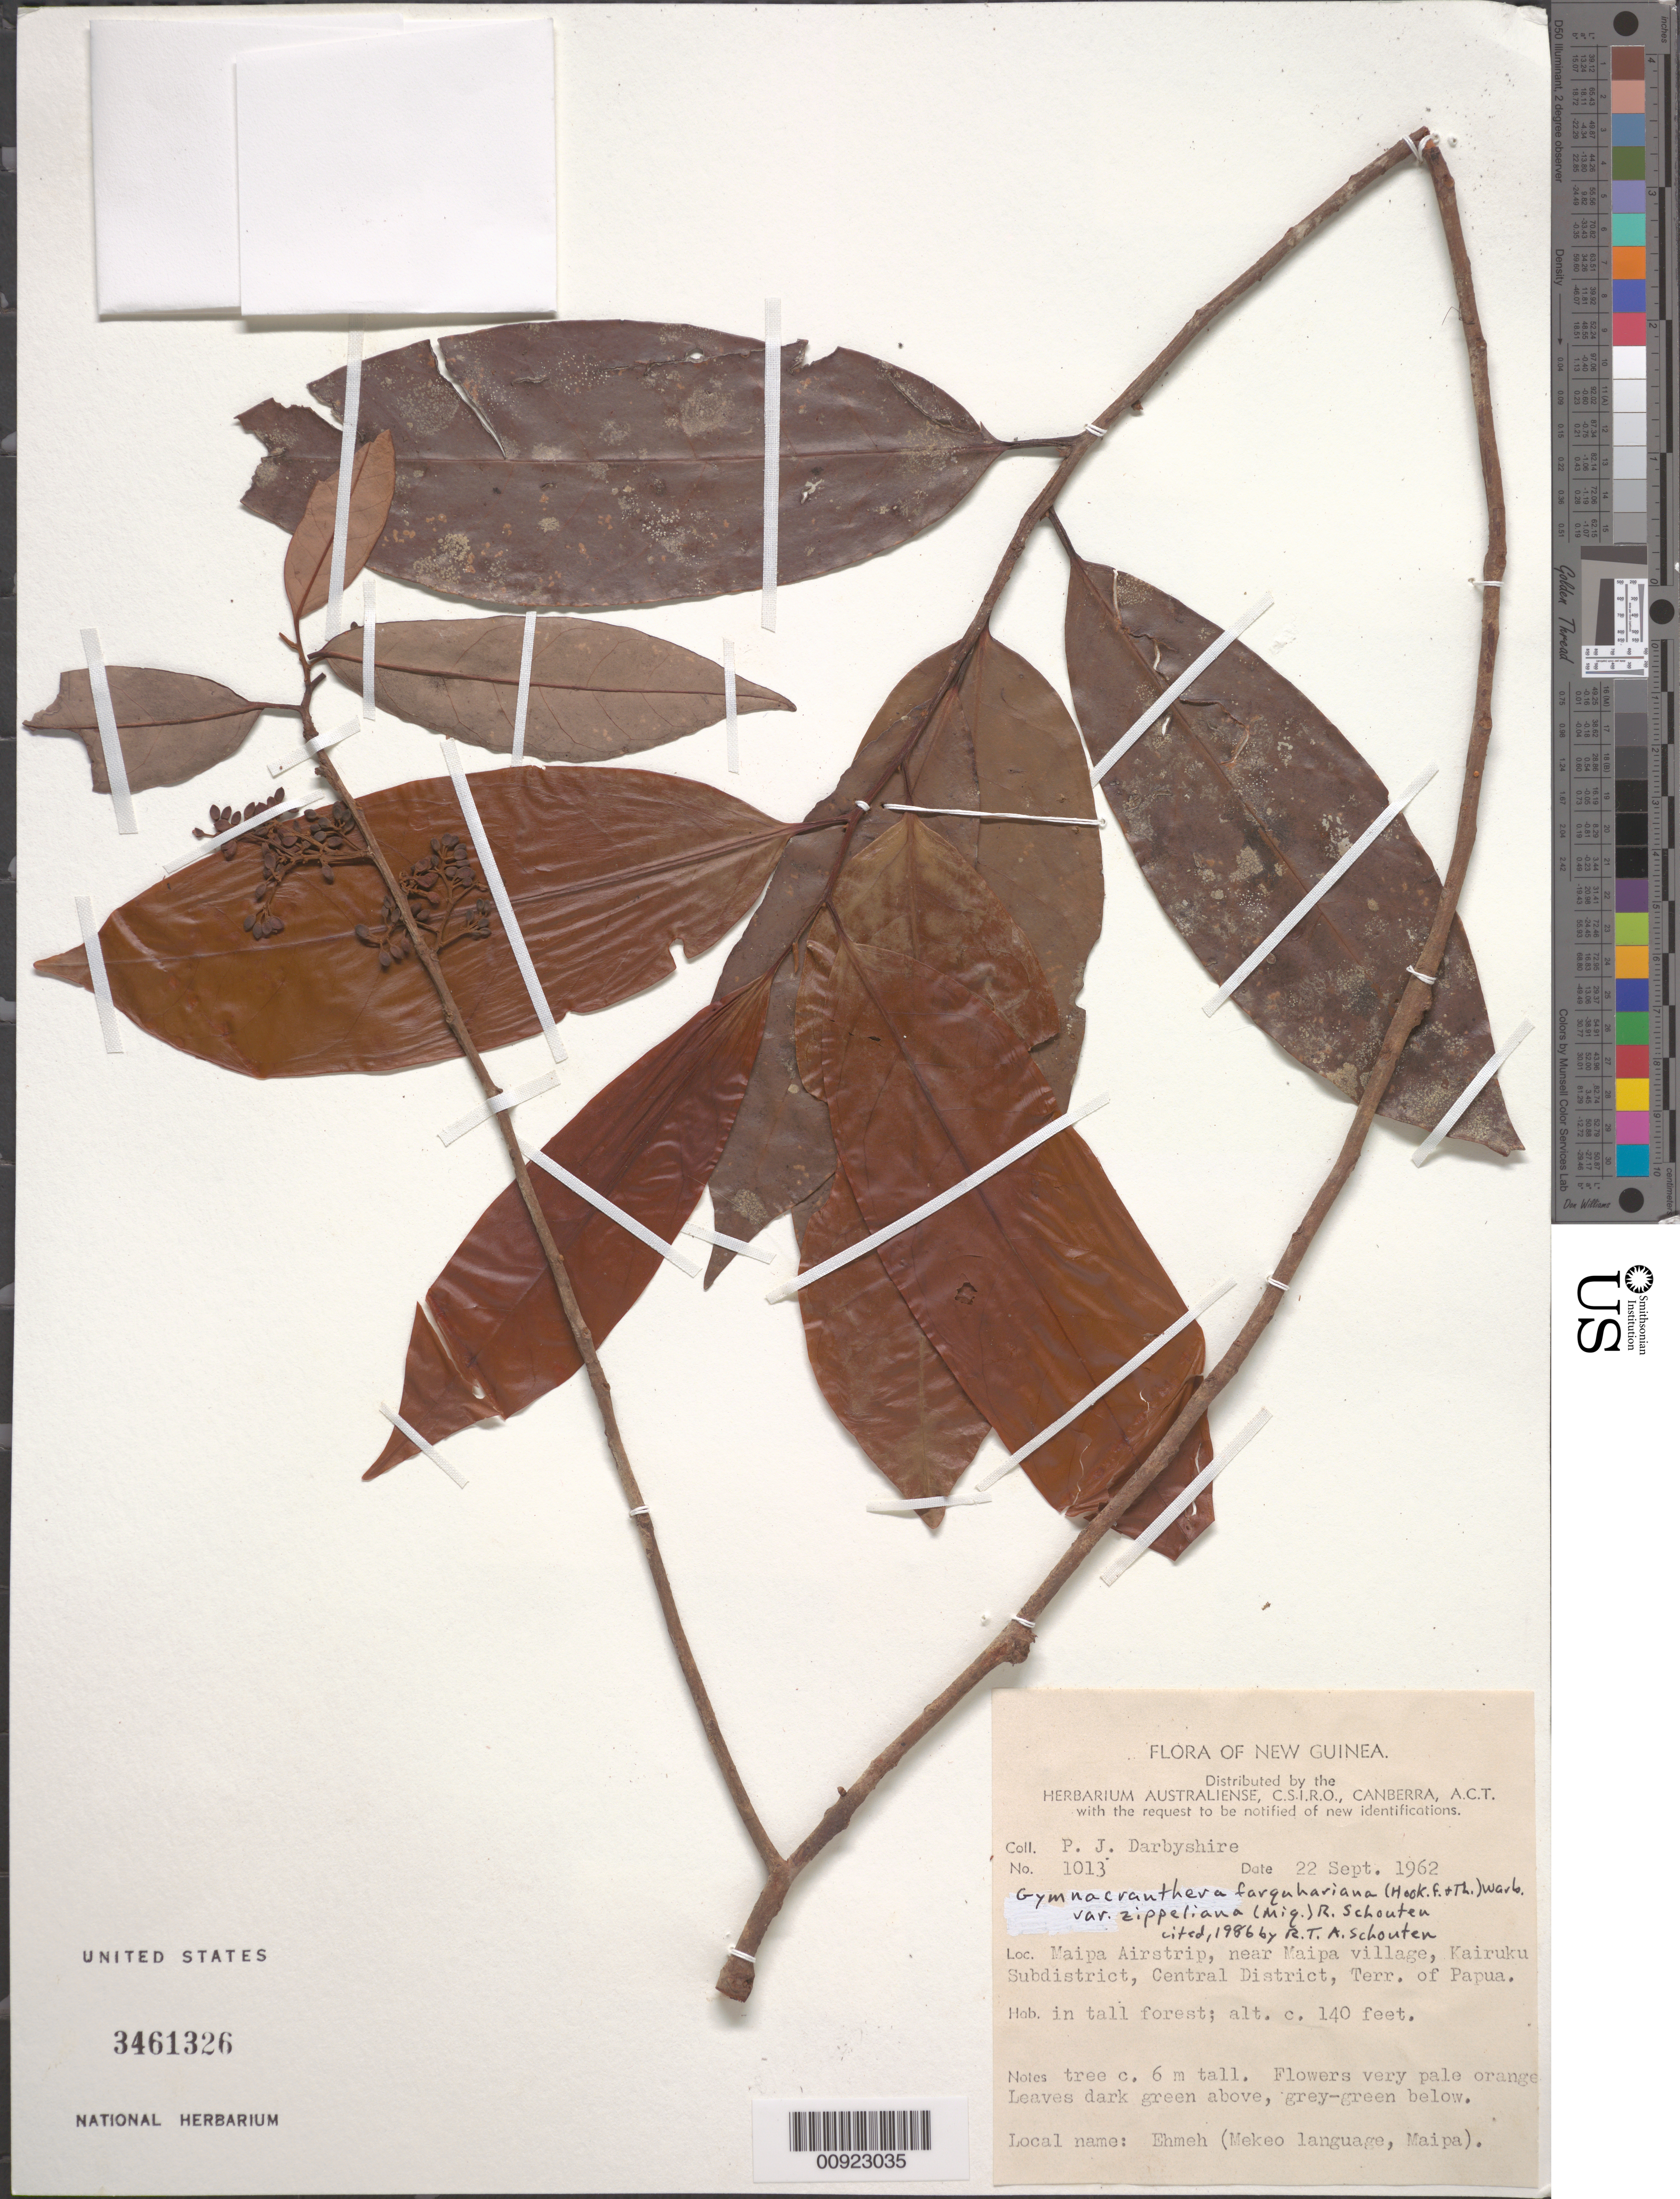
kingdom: Plantae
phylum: Tracheophyta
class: Magnoliopsida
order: Magnoliales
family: Myristicaceae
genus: Gymnacranthera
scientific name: Gymnacranthera farquhariana var. zippeliana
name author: (Miq.) R.T.A. Schouten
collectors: P. Darbyshire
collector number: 1013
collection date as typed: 22 Sep 1962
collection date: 1962-09-22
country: Papua New Guinea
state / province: Central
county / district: Kairuku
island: New Guinea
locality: Maipa Airstrip, near Maipa village, Kairuku Subdistrict, Central District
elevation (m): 43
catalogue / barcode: US 3461326